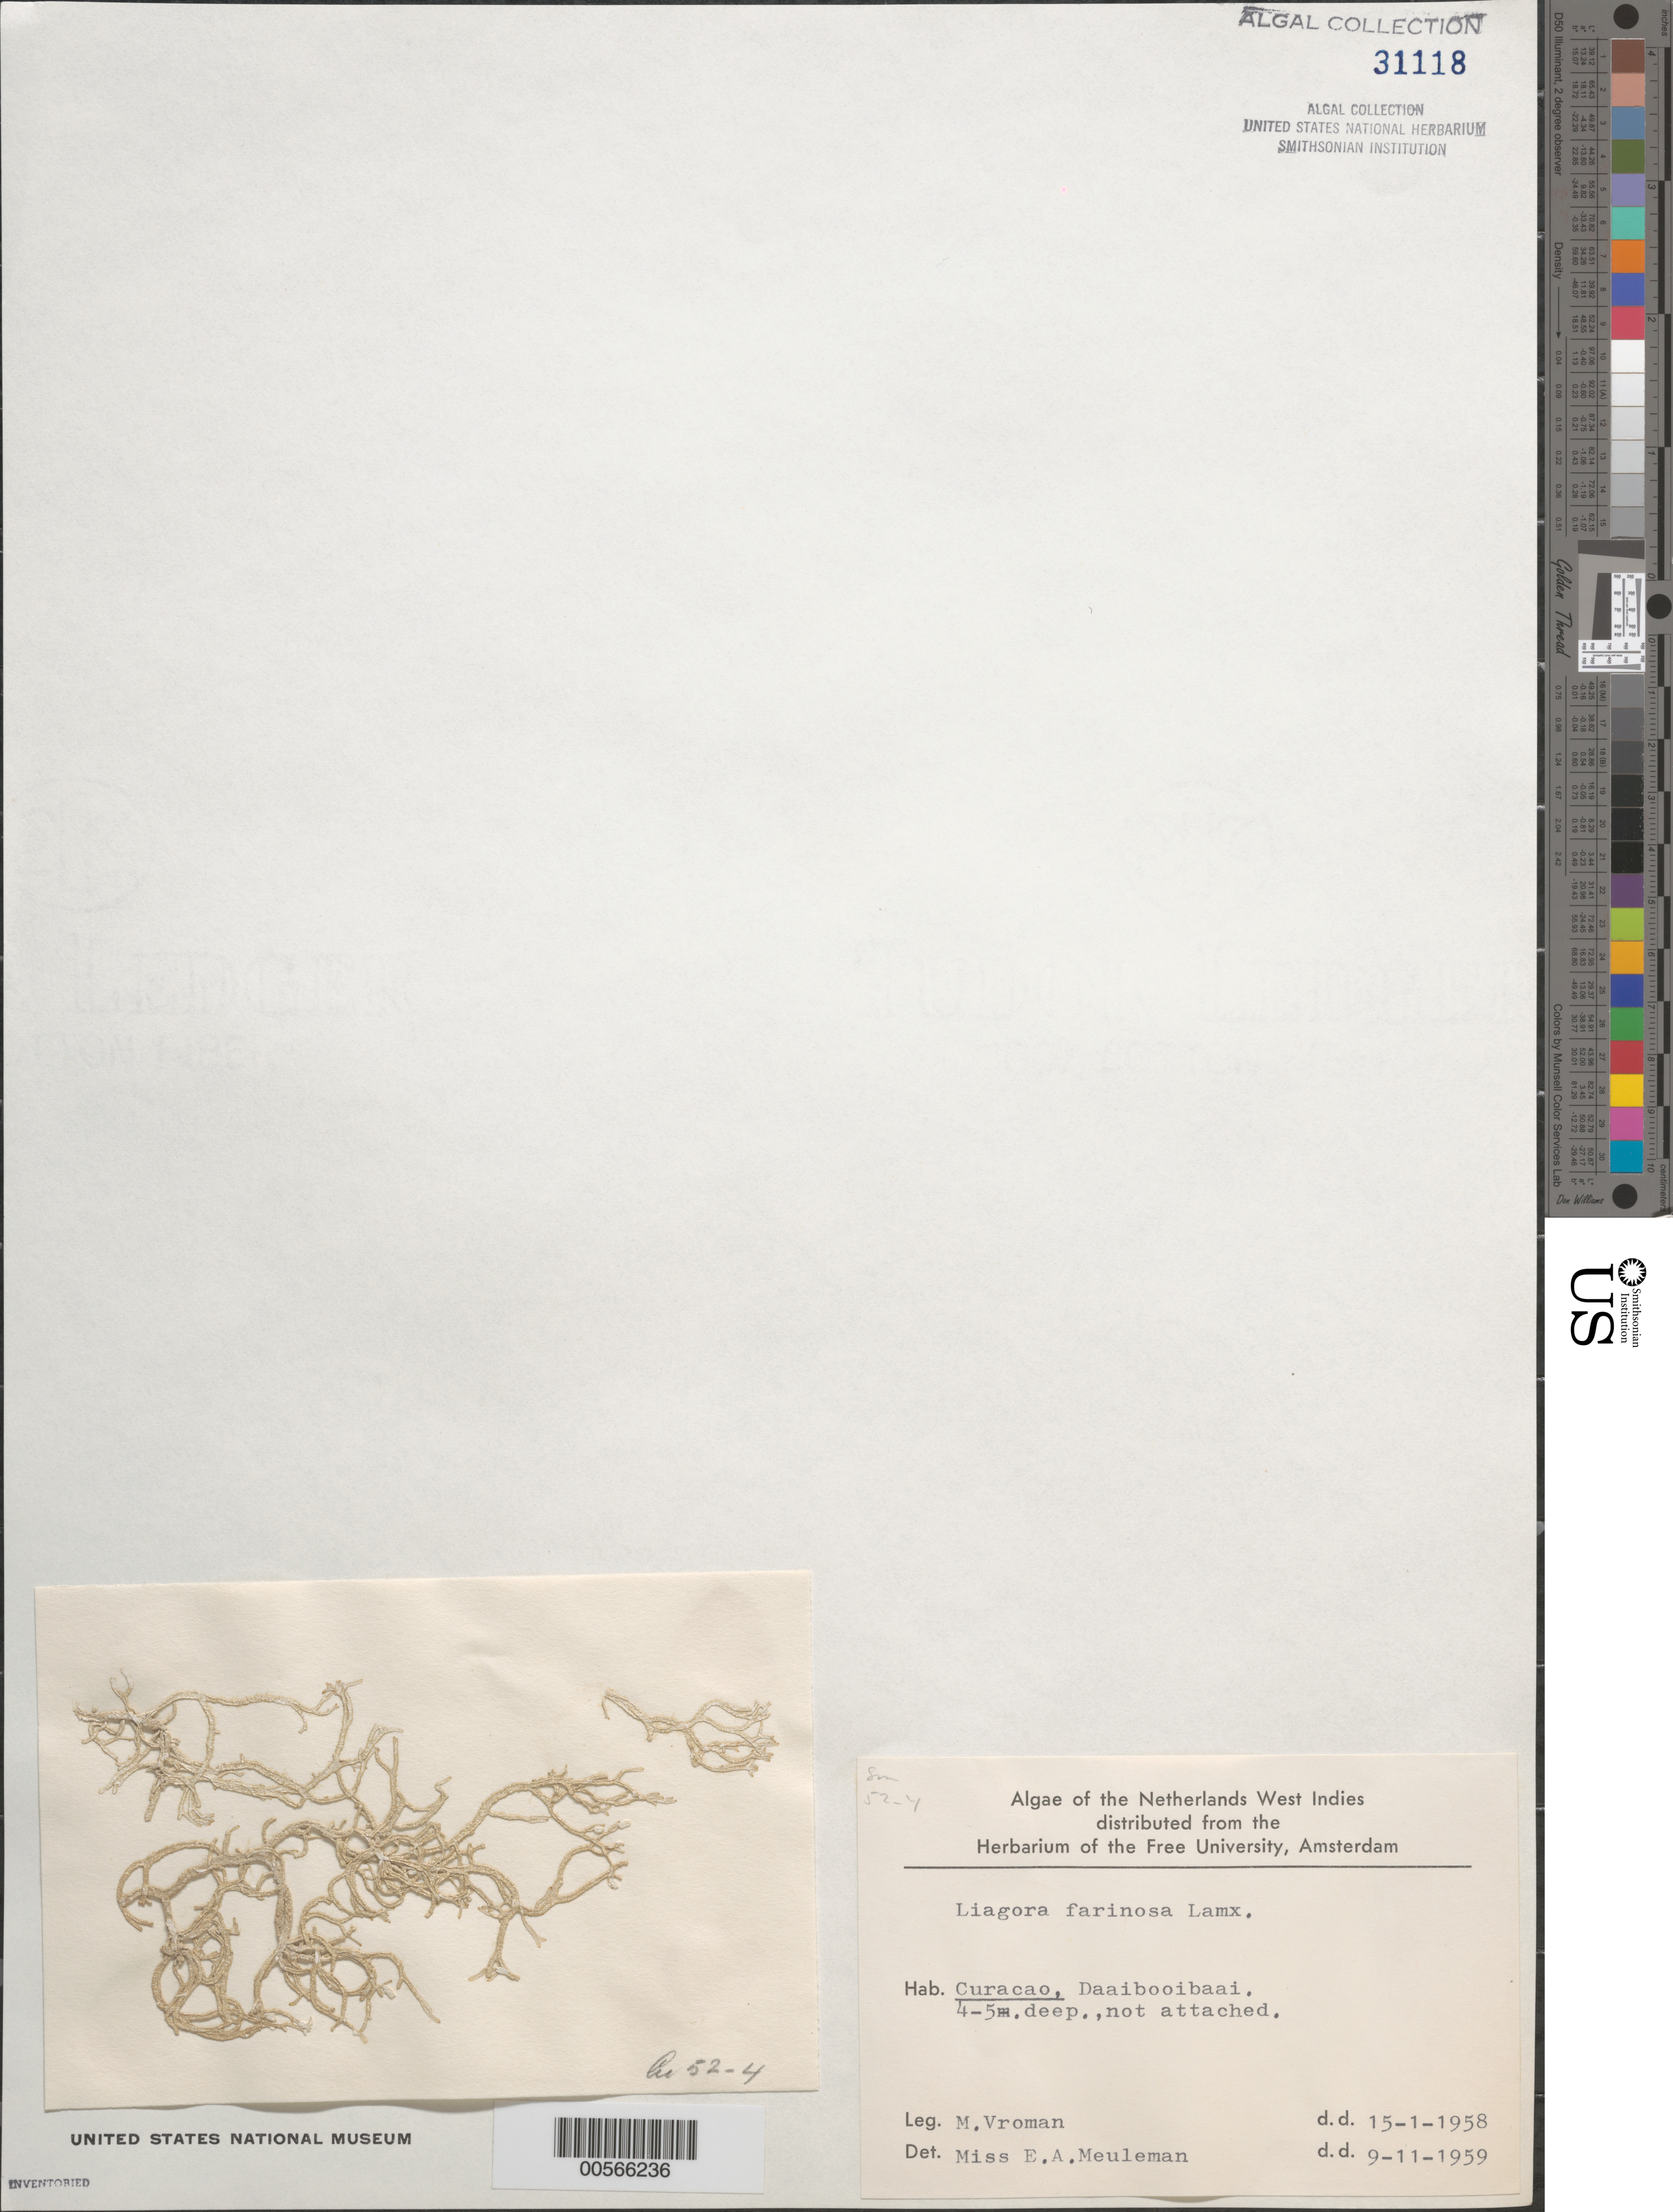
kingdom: Plantae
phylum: Rhodophyta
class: Florideophyceae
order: Nemaliales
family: Liagoraceae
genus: Liagora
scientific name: Liagora farinosa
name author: J.V.Lamouroux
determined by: Meuleman, E. A.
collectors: M. Vroman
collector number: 52-4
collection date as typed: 15 Jan 1958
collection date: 1958-01-15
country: Curaçao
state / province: ABC Islands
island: Curaçao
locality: Daaibooibaai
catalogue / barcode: US 31118